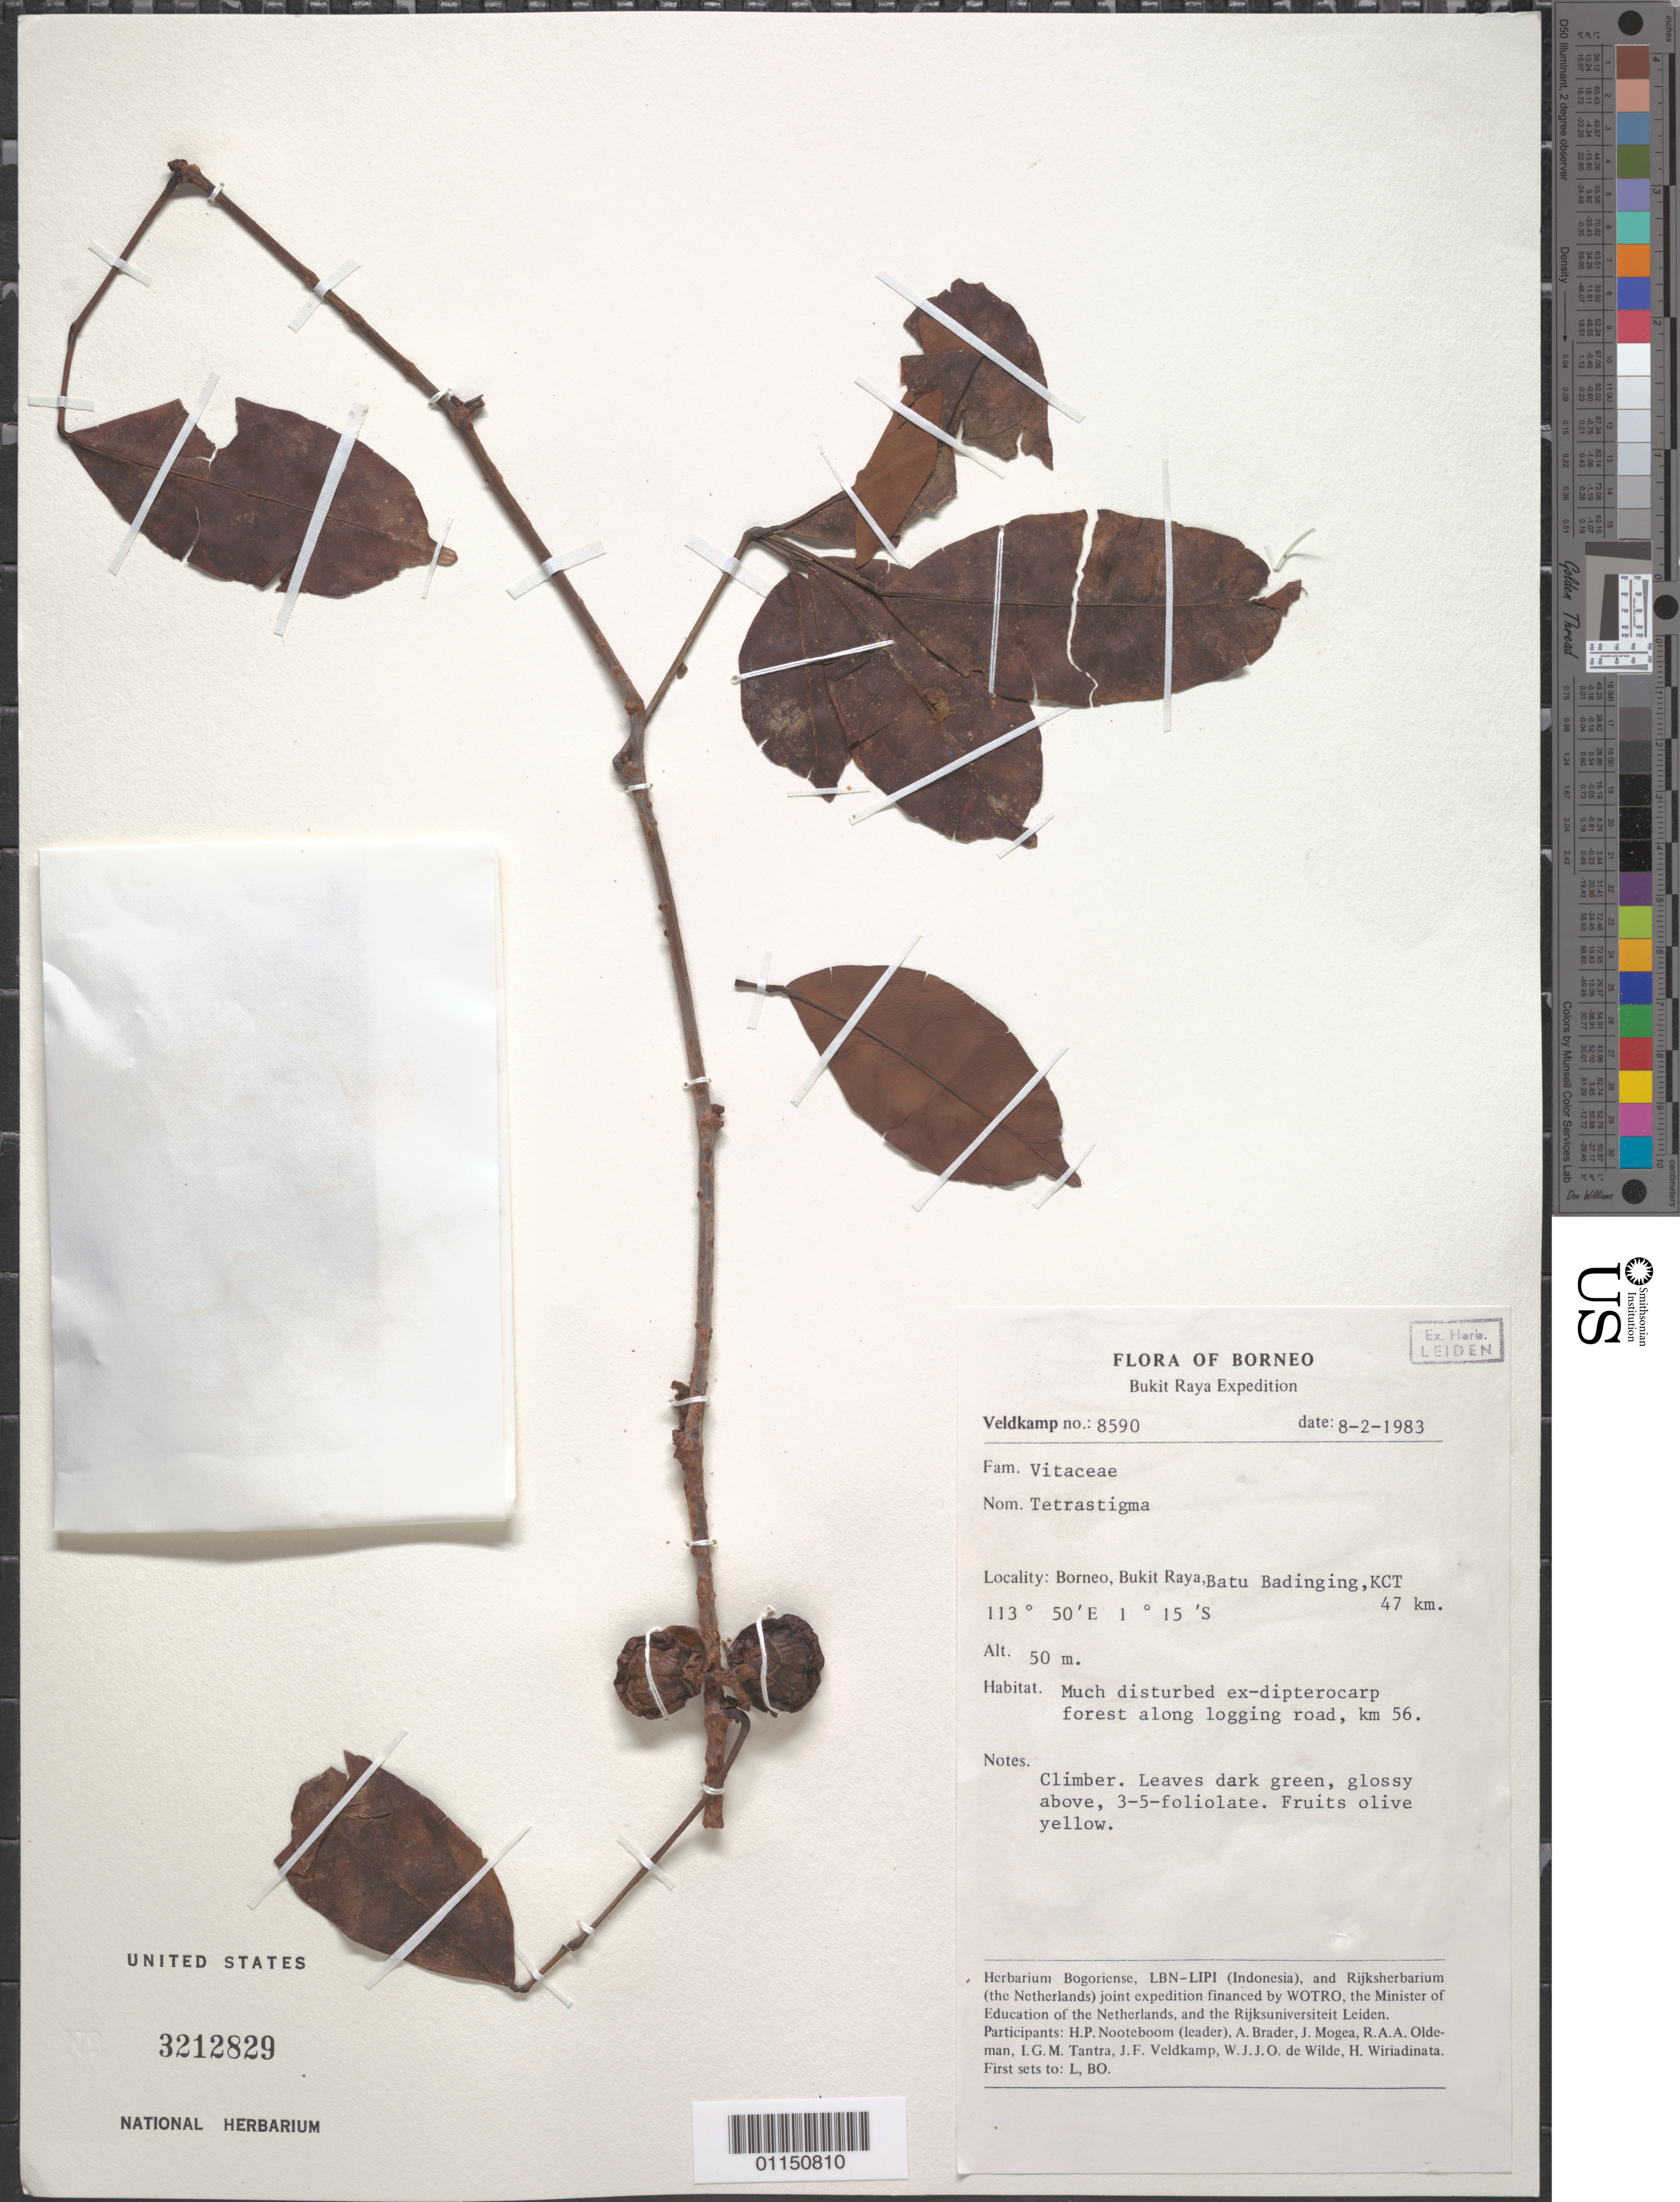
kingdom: Plantae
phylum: Tracheophyta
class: Magnoliopsida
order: Vitales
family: Vitaceae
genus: Tetrastigma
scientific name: Tetrastigma sp.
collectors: H. P. Nooteboom, A. Brader, J. Mogea, R. Oldeman, J. Tantra, J. F. Veldkamp, W. J. de Wilde & H. Wiriadinata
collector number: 8590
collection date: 1983-08-02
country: Indonesia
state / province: Kalimantan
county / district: Kalimantan Barat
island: Borneo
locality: Bukit Raya, Batu Badinging, KCT 47 km.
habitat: Much disturbed ex-dipterocarp forest along logging road. Climber.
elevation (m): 50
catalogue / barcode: US 3212829